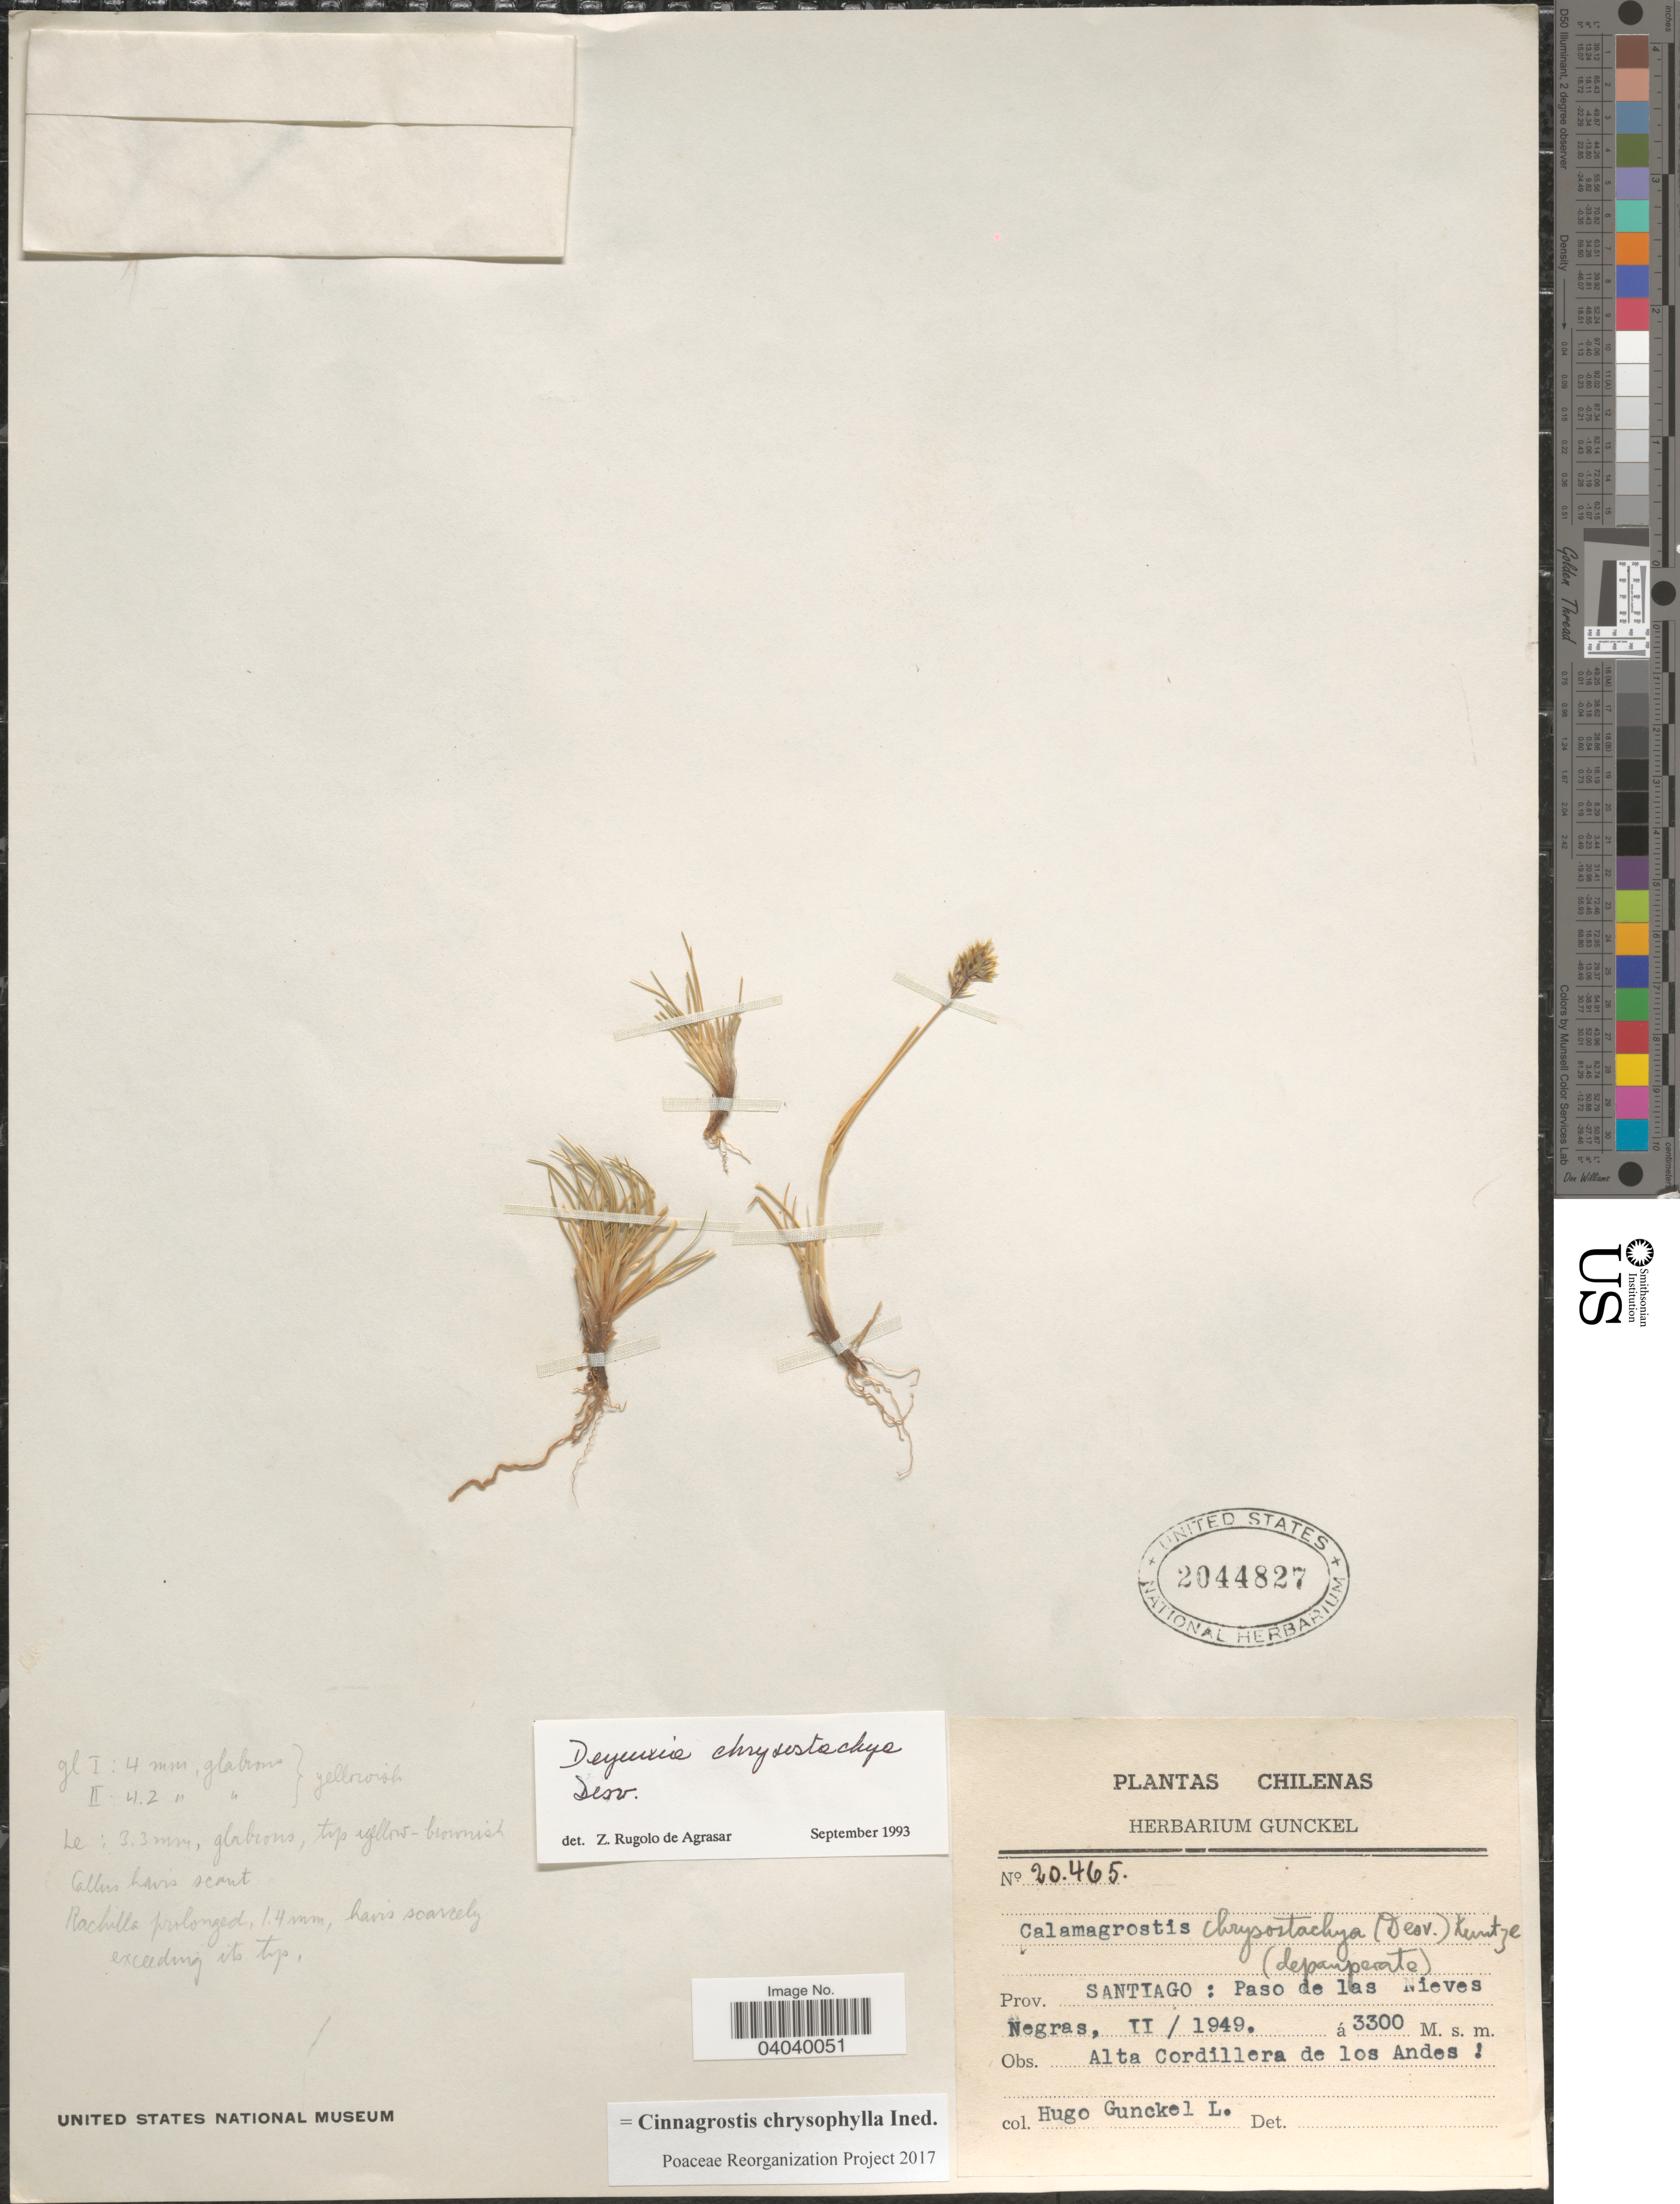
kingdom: Plantae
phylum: Tracheophyta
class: Liliopsida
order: Poales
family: Poaceae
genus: Cinnagrostis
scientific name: Cinnagrostis chrysostachya ined.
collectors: H. Gunckel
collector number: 20465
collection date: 1949-02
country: Chile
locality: Prov. Santiago: Paso de las Nieves Negras. Alta Cordillera de los Andes.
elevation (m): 3300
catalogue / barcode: US 2044827